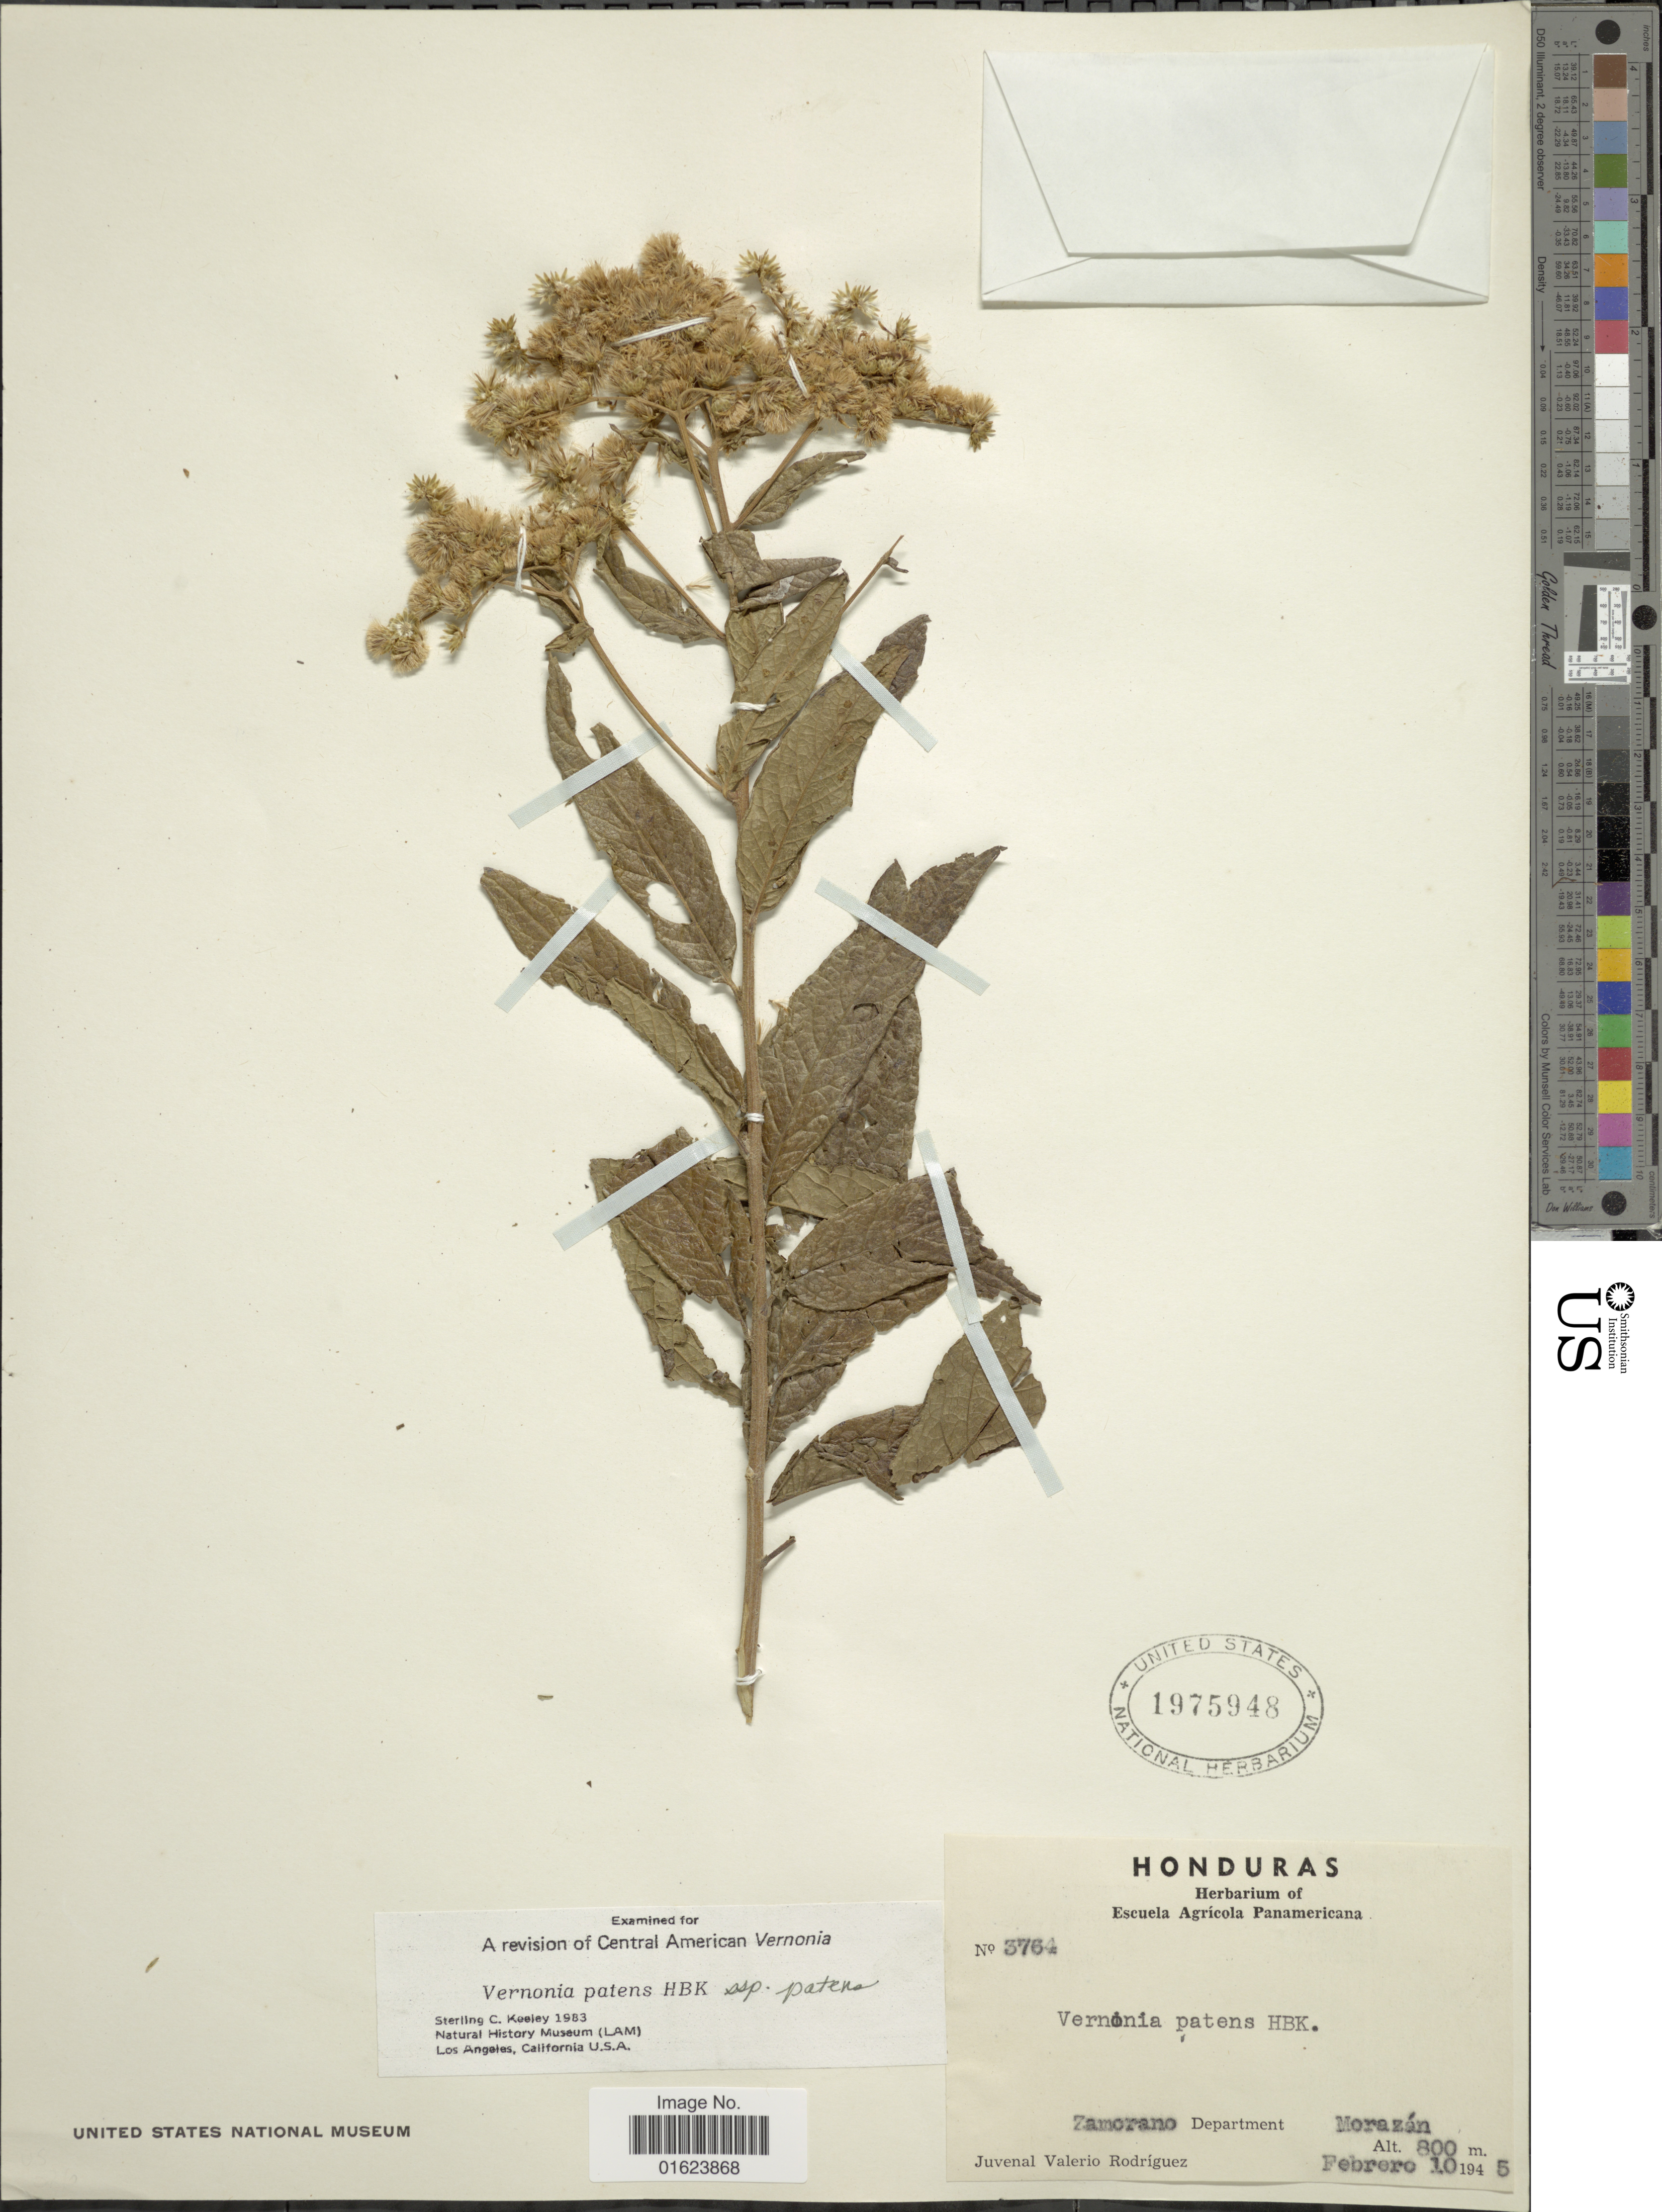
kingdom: Plantae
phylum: Tracheophyta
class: Magnoliopsida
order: Asterales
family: Asteraceae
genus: Vernonanthura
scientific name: Vernonanthura patens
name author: (Kunth) H. Rob.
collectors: J. Rodriguez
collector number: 3764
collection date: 1945-02-10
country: Honduras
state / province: Fco. Morazán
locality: Zamorano Department, Morazan.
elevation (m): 800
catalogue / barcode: US 1975948